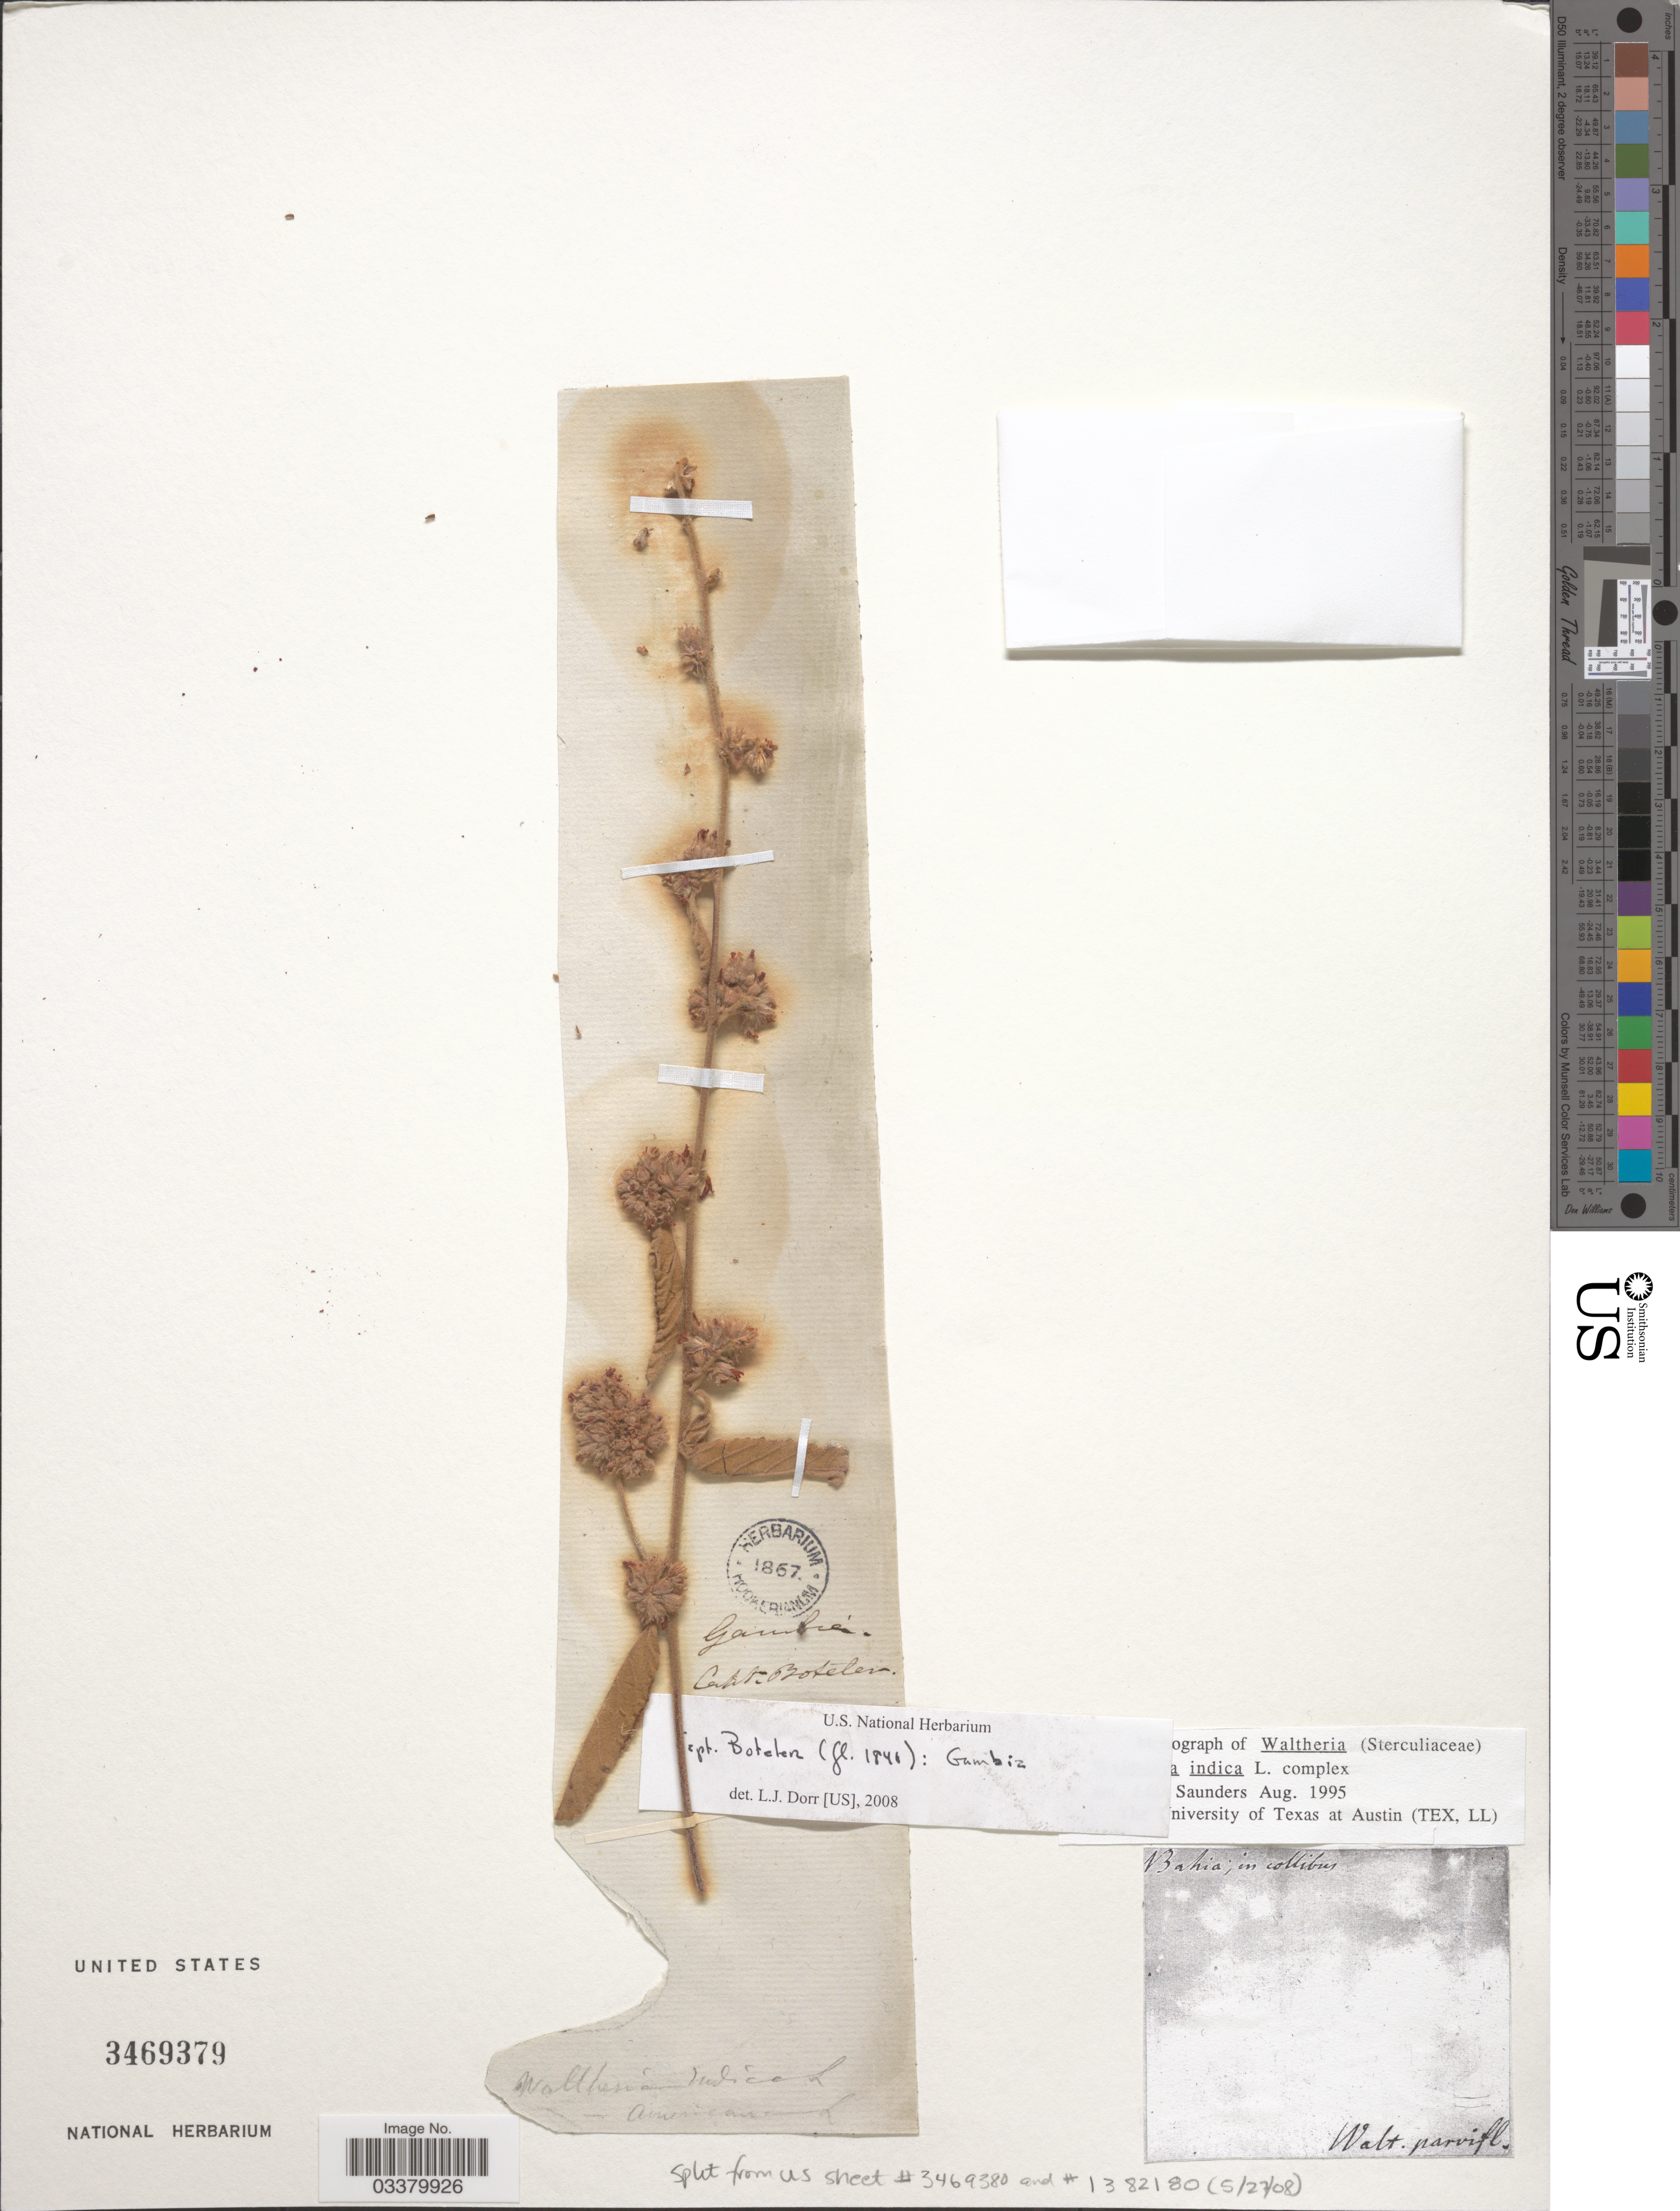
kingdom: Plantae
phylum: Tracheophyta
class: Magnoliopsida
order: Malvales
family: Malvaceae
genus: Waltheria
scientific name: Waltheria indica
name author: L.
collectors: Capt. Boteler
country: Gambia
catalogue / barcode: US 3469379